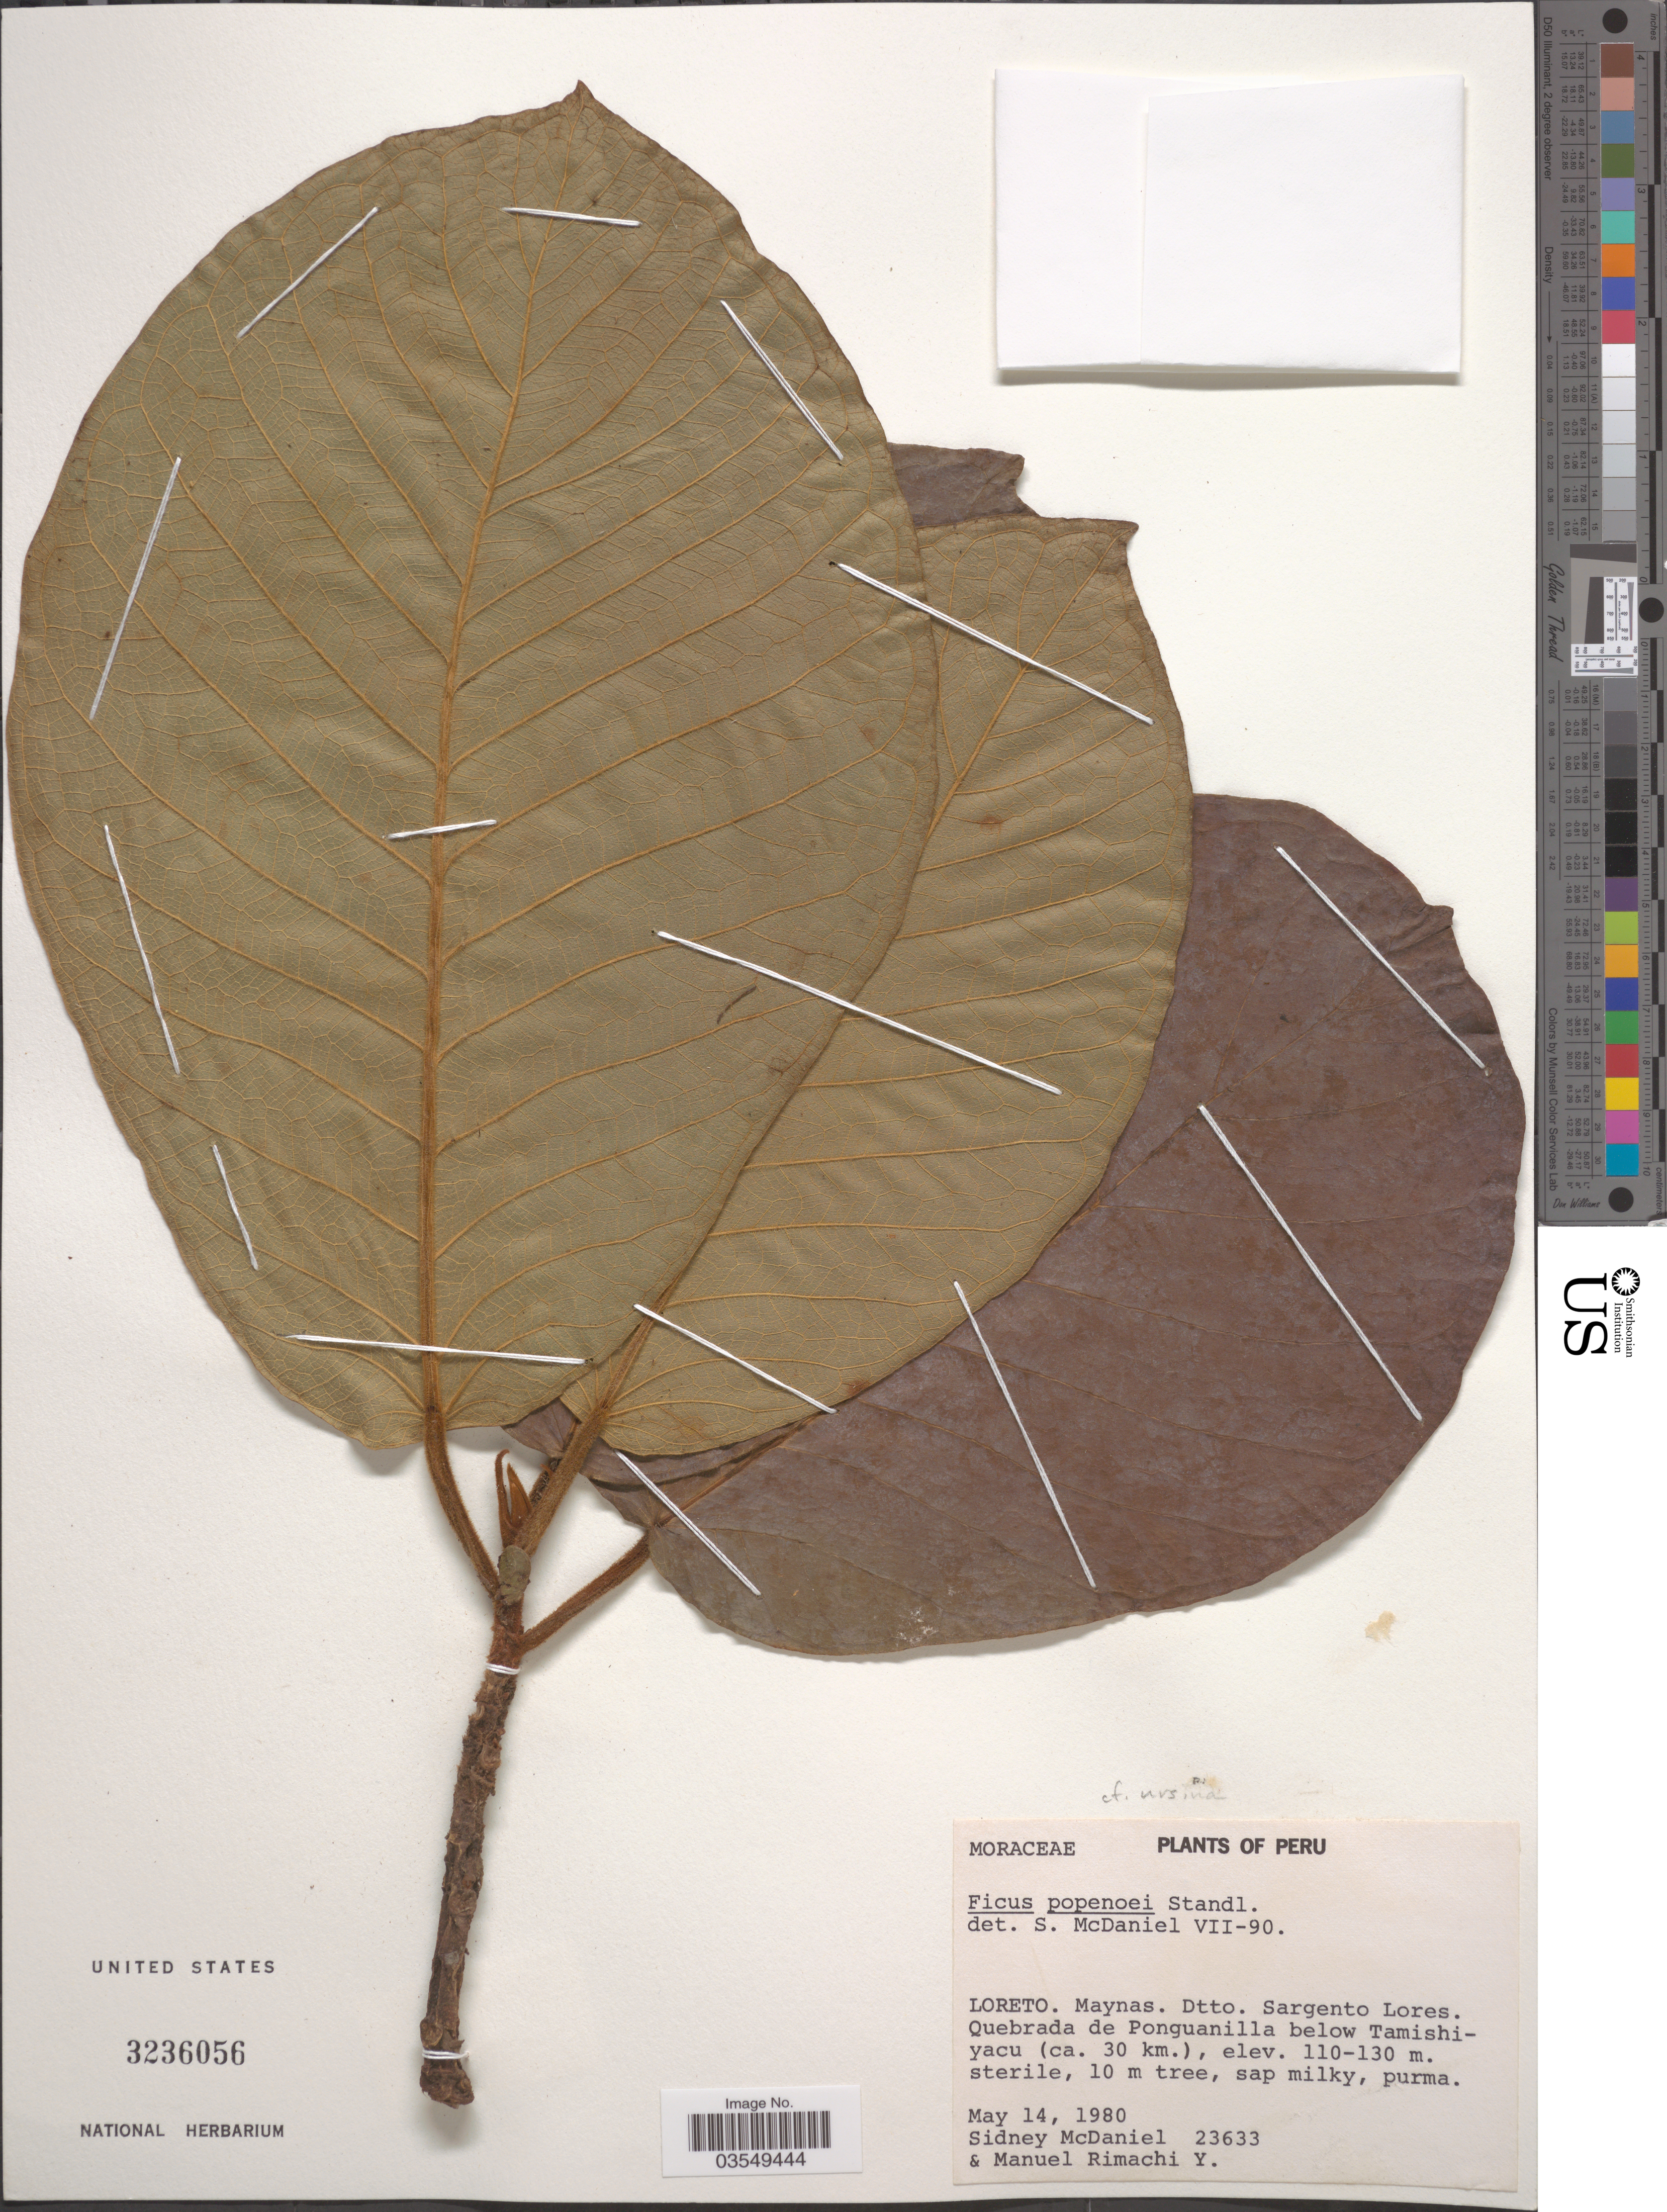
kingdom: Plantae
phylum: Tracheophyta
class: Magnoliopsida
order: Rosales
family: Moraceae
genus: Ficus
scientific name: Ficus ursina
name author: Standl.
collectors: S. McDaniel & M. Rimachi Y.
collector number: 23633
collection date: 1980-05-14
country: Peru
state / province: Loreto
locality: Maynas. Dtto. Sargento Lores. Quebrada de Ponguanilla below Tamishiyacu (ca. 30 km.).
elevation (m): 110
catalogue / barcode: US 3236056